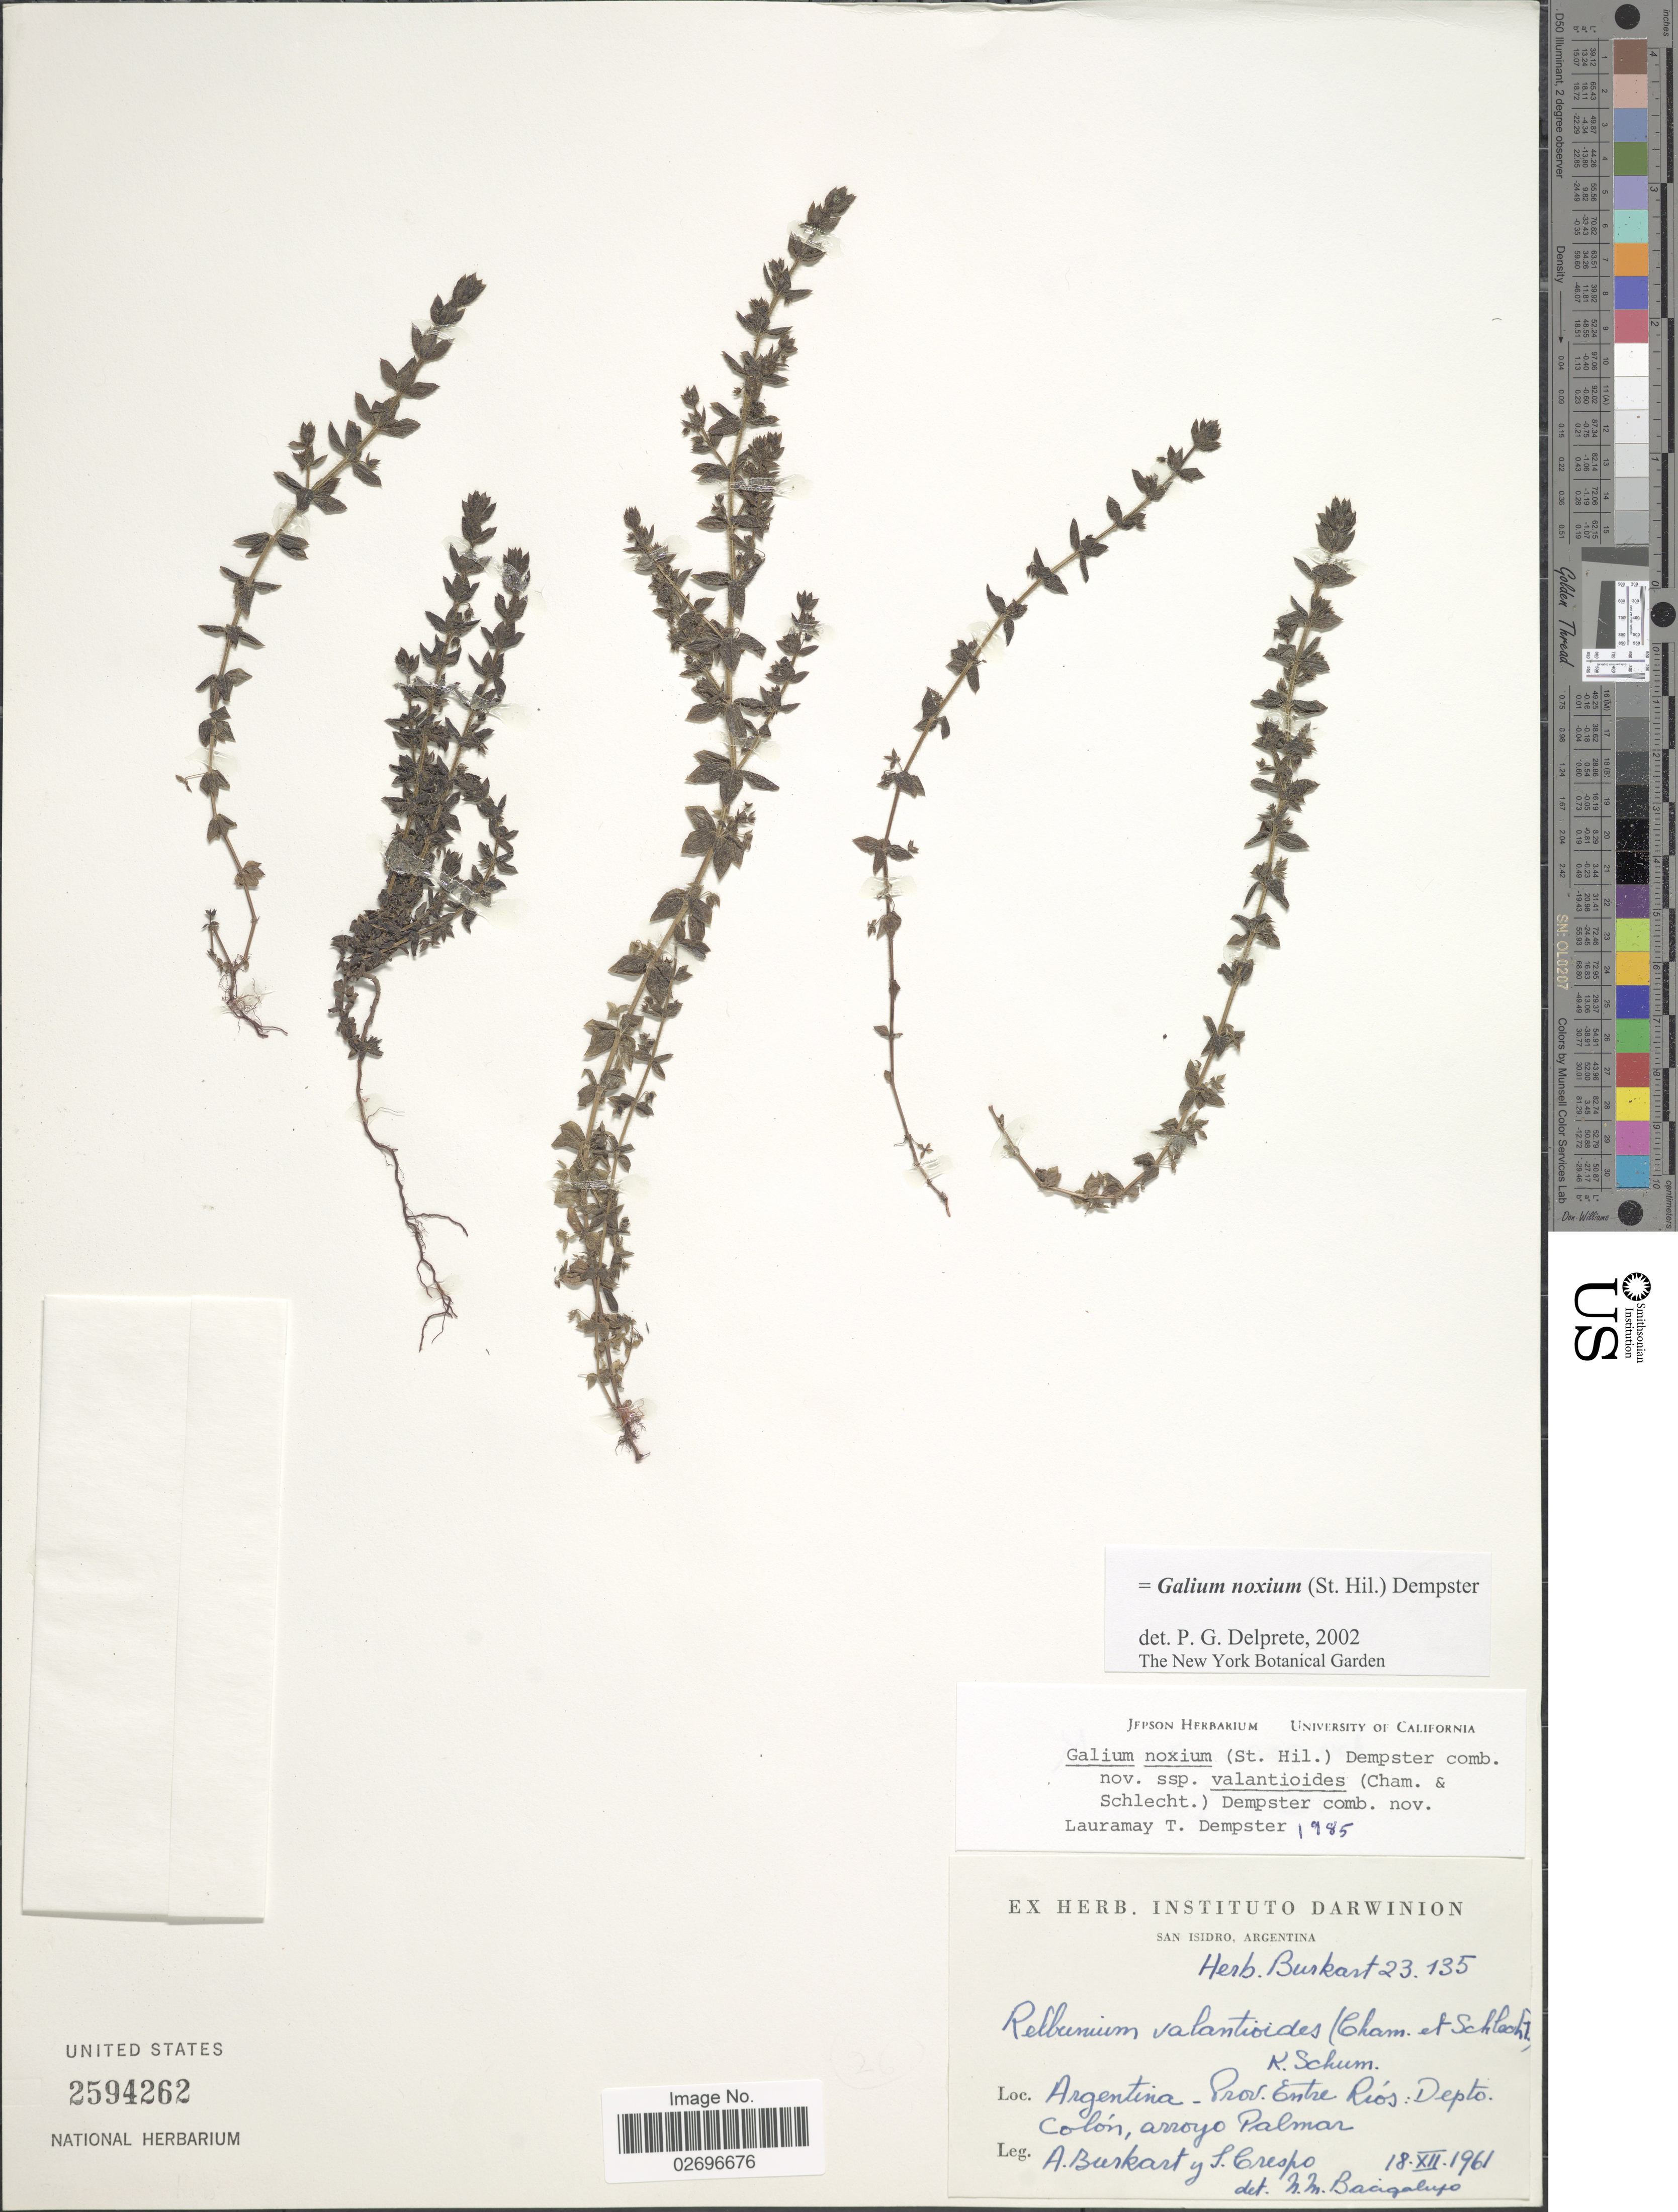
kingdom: Plantae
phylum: Tracheophyta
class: Magnoliopsida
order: Gentianales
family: Rubiaceae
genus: Galium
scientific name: Galium noxium subsp. valantioides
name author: (Cham. & Schltdl.) Dempster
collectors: A. E. Burkart & S. Crespo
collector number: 23135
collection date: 1961-12-18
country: Argentina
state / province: Entre Rios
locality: Depto. Colón, arroyo Palmar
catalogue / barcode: US 2594262